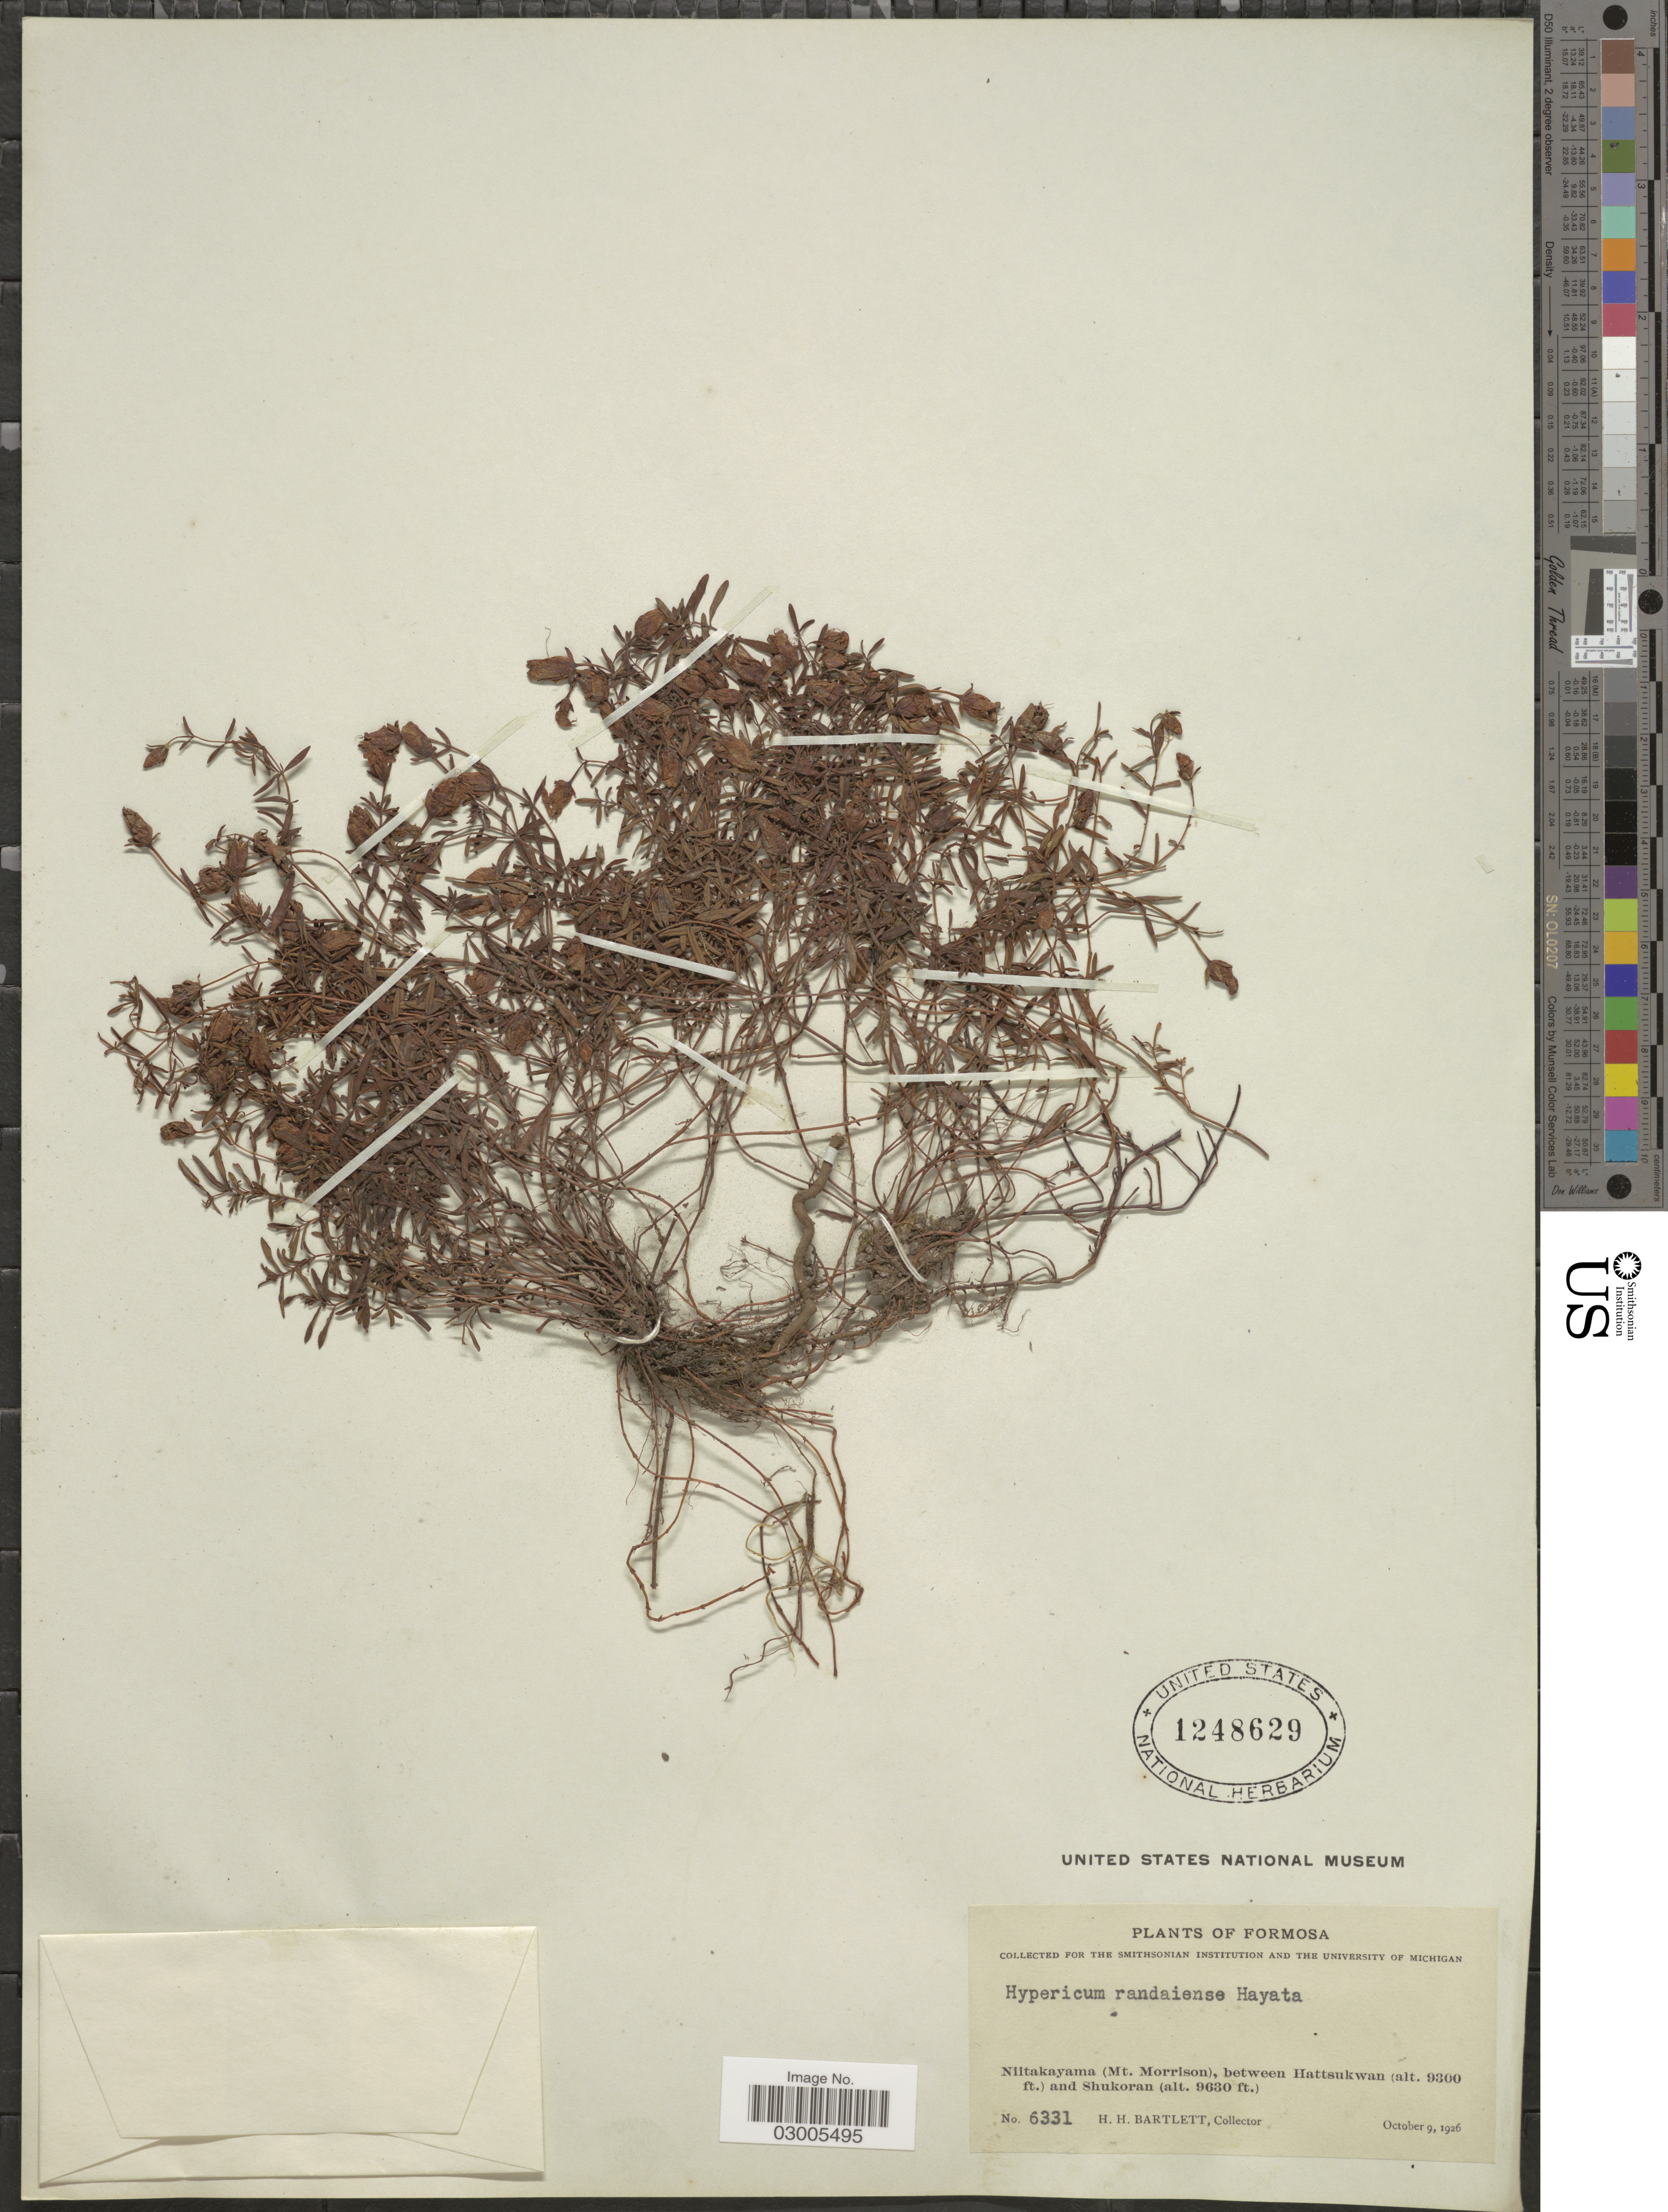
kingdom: Plantae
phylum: Tracheophyta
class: Magnoliopsida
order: Malpighiales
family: Hypericaceae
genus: Hypericum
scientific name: Hypericum randaiense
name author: Hayata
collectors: H. H. Bartlett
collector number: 6331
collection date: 1926-10-09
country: Taiwan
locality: Formosa. Niitakayama (Mt. Morrison), between Hattsukwan and Shukoran.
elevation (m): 2835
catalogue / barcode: US 1248629